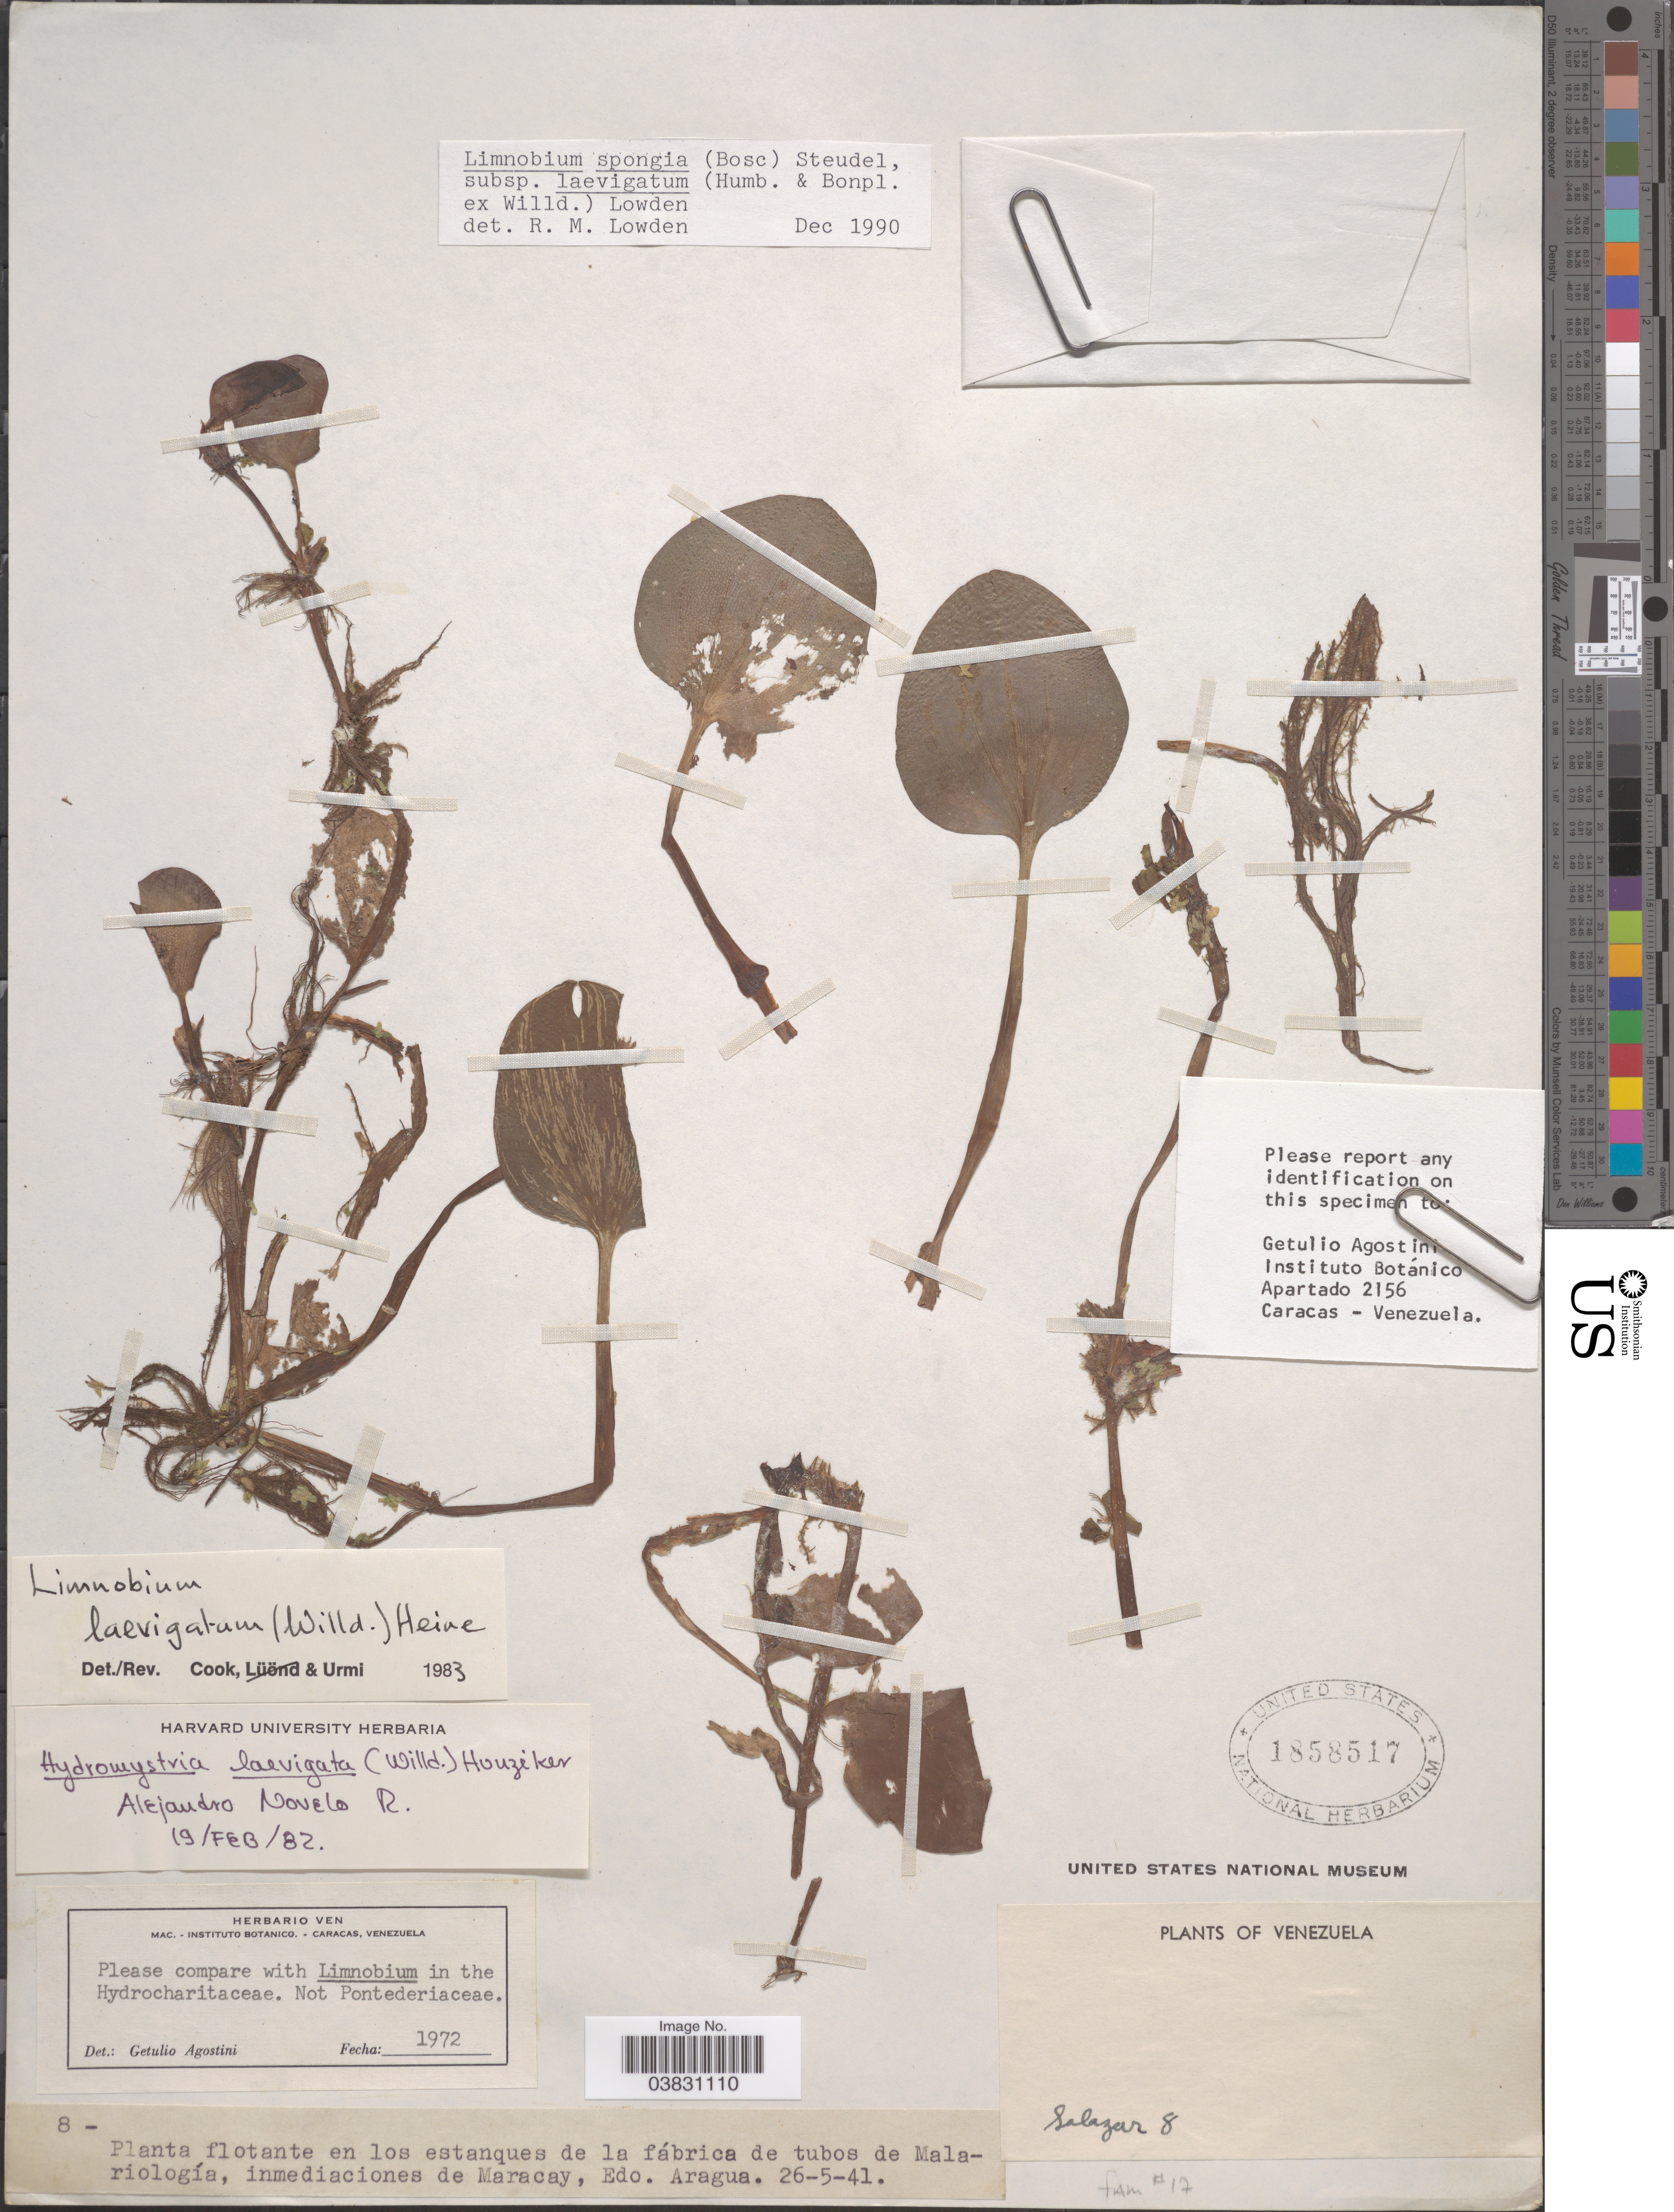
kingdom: Plantae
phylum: Tracheophyta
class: Liliopsida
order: Alismatales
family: Hydrocharitaceae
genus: Limnobium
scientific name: Limnobium laevigatum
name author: (Humb. & Bonpl. ex Willd.) Heine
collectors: -. Salazar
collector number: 8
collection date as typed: Transcribed d/m/y: 26/5/41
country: Venezuela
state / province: Aragua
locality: En los estanques de la fábrica de tubos de Malariología, inmediaciones de Maracay.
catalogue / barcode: US 1858517